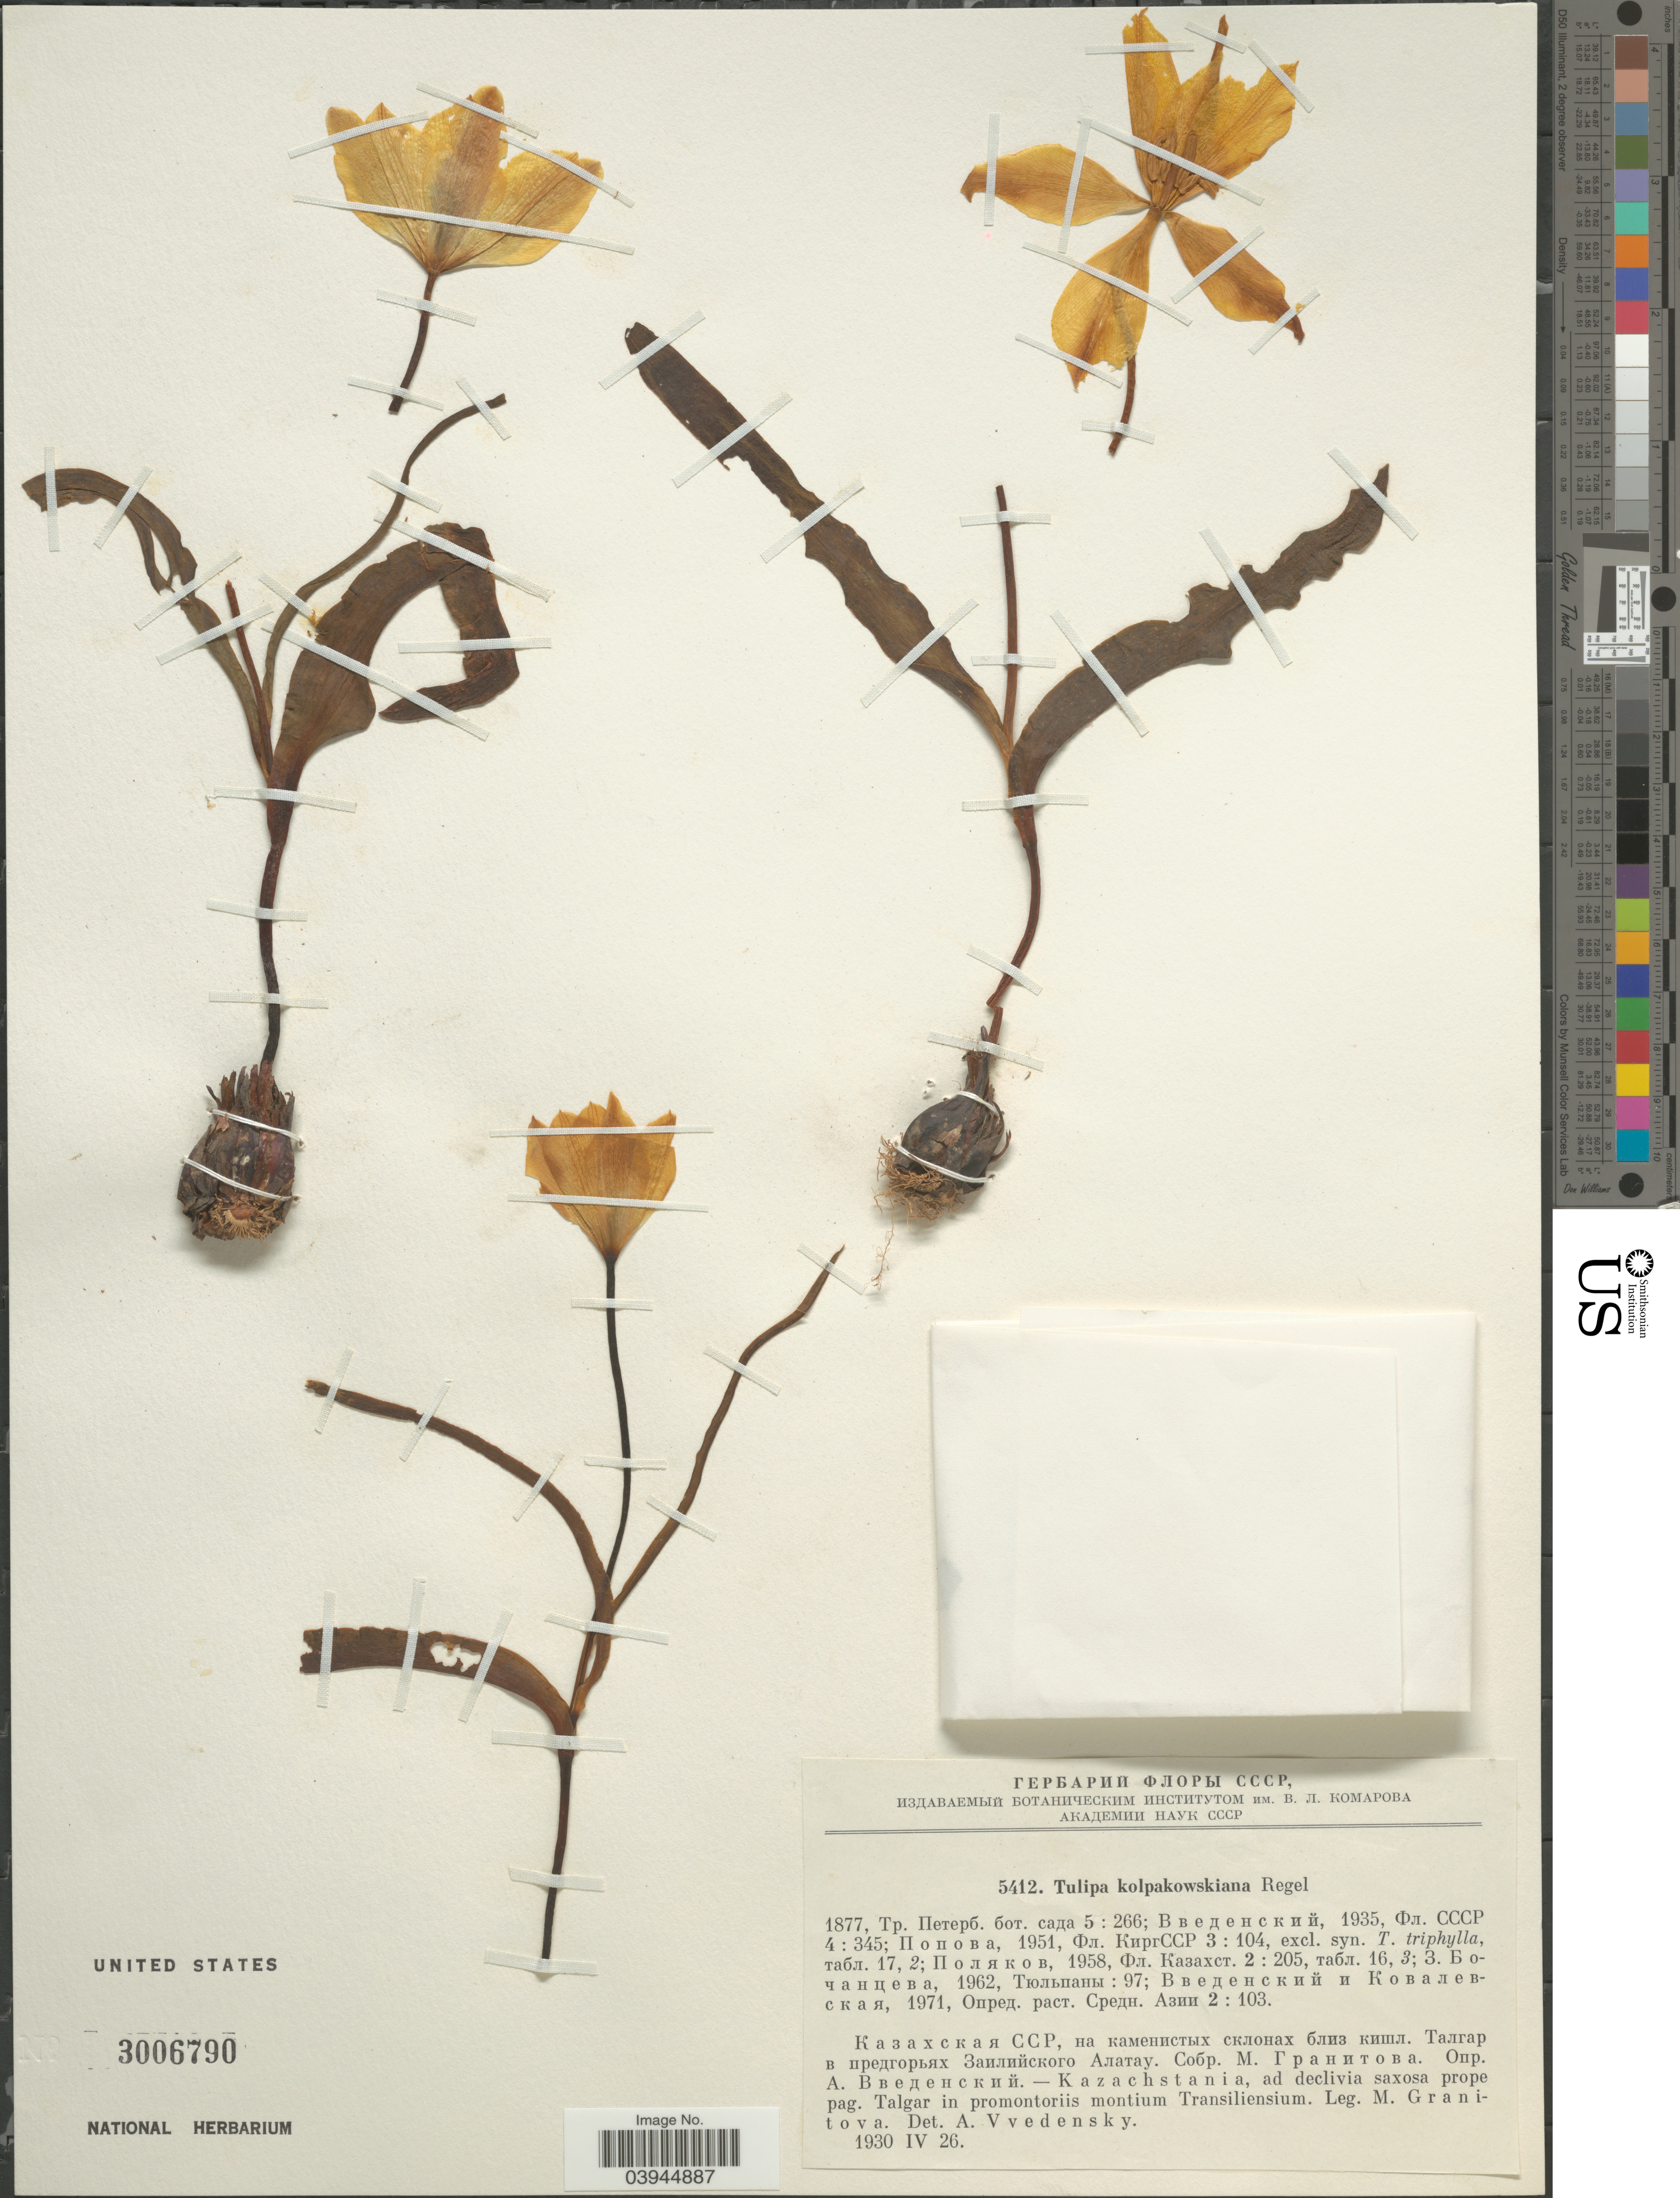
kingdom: Plantae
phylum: Tracheophyta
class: Liliopsida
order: Liliales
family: Liliaceae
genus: Tulipa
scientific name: Tulipa kolpakowskiana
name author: Regel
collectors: M. Granitova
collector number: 5412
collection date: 1930-04-26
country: Kazakhstan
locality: Kazachstania, ad declivia saxosa prope pag. Talgar in promontoriis montium Transiliensium.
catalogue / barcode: US 3006790